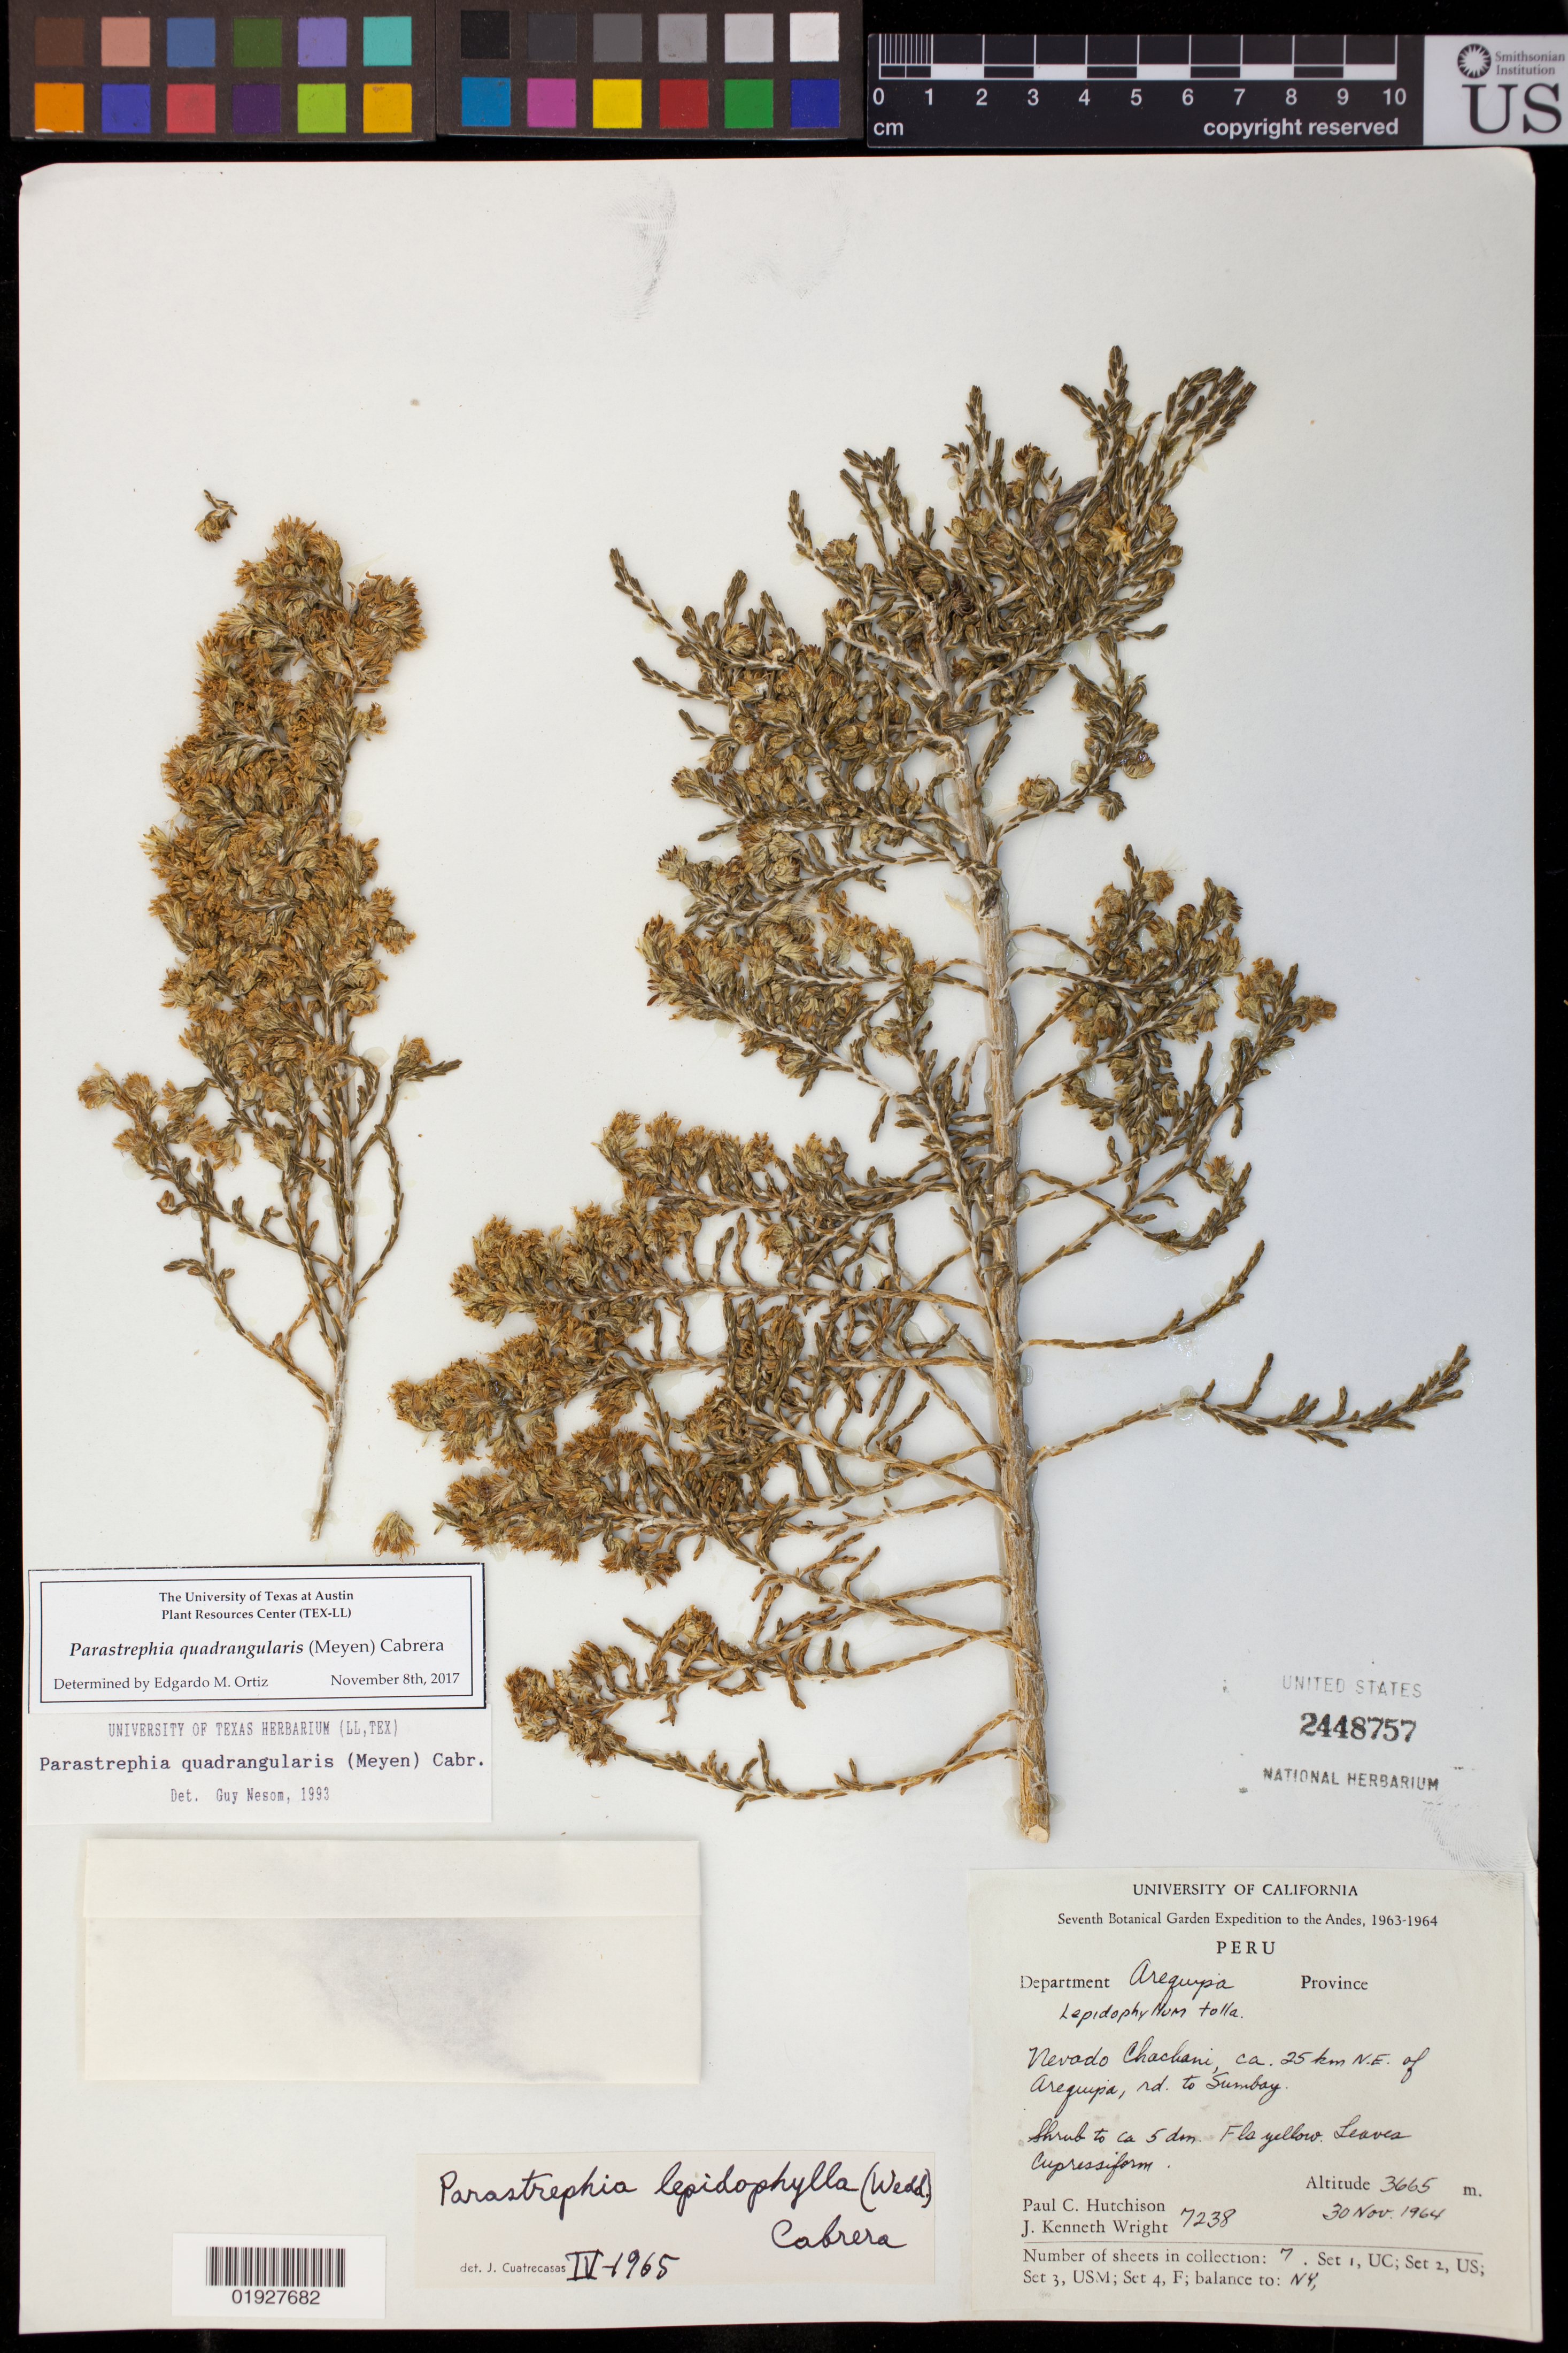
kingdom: Plantae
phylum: Tracheophyta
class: Magnoliopsida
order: Asterales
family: Asteraceae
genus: Parastrephia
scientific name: Parastrephia quadrangularis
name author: (Meyen) Cabrera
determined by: Ortiz, E. M.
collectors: P. C. Hutchison & J. K. Wright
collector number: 7238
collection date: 1964-11-30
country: Peru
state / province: Arequipa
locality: Nevado Chachani, ca 25 km N E of Arequipa on rd to Sumbay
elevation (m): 3665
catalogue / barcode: US 2448757